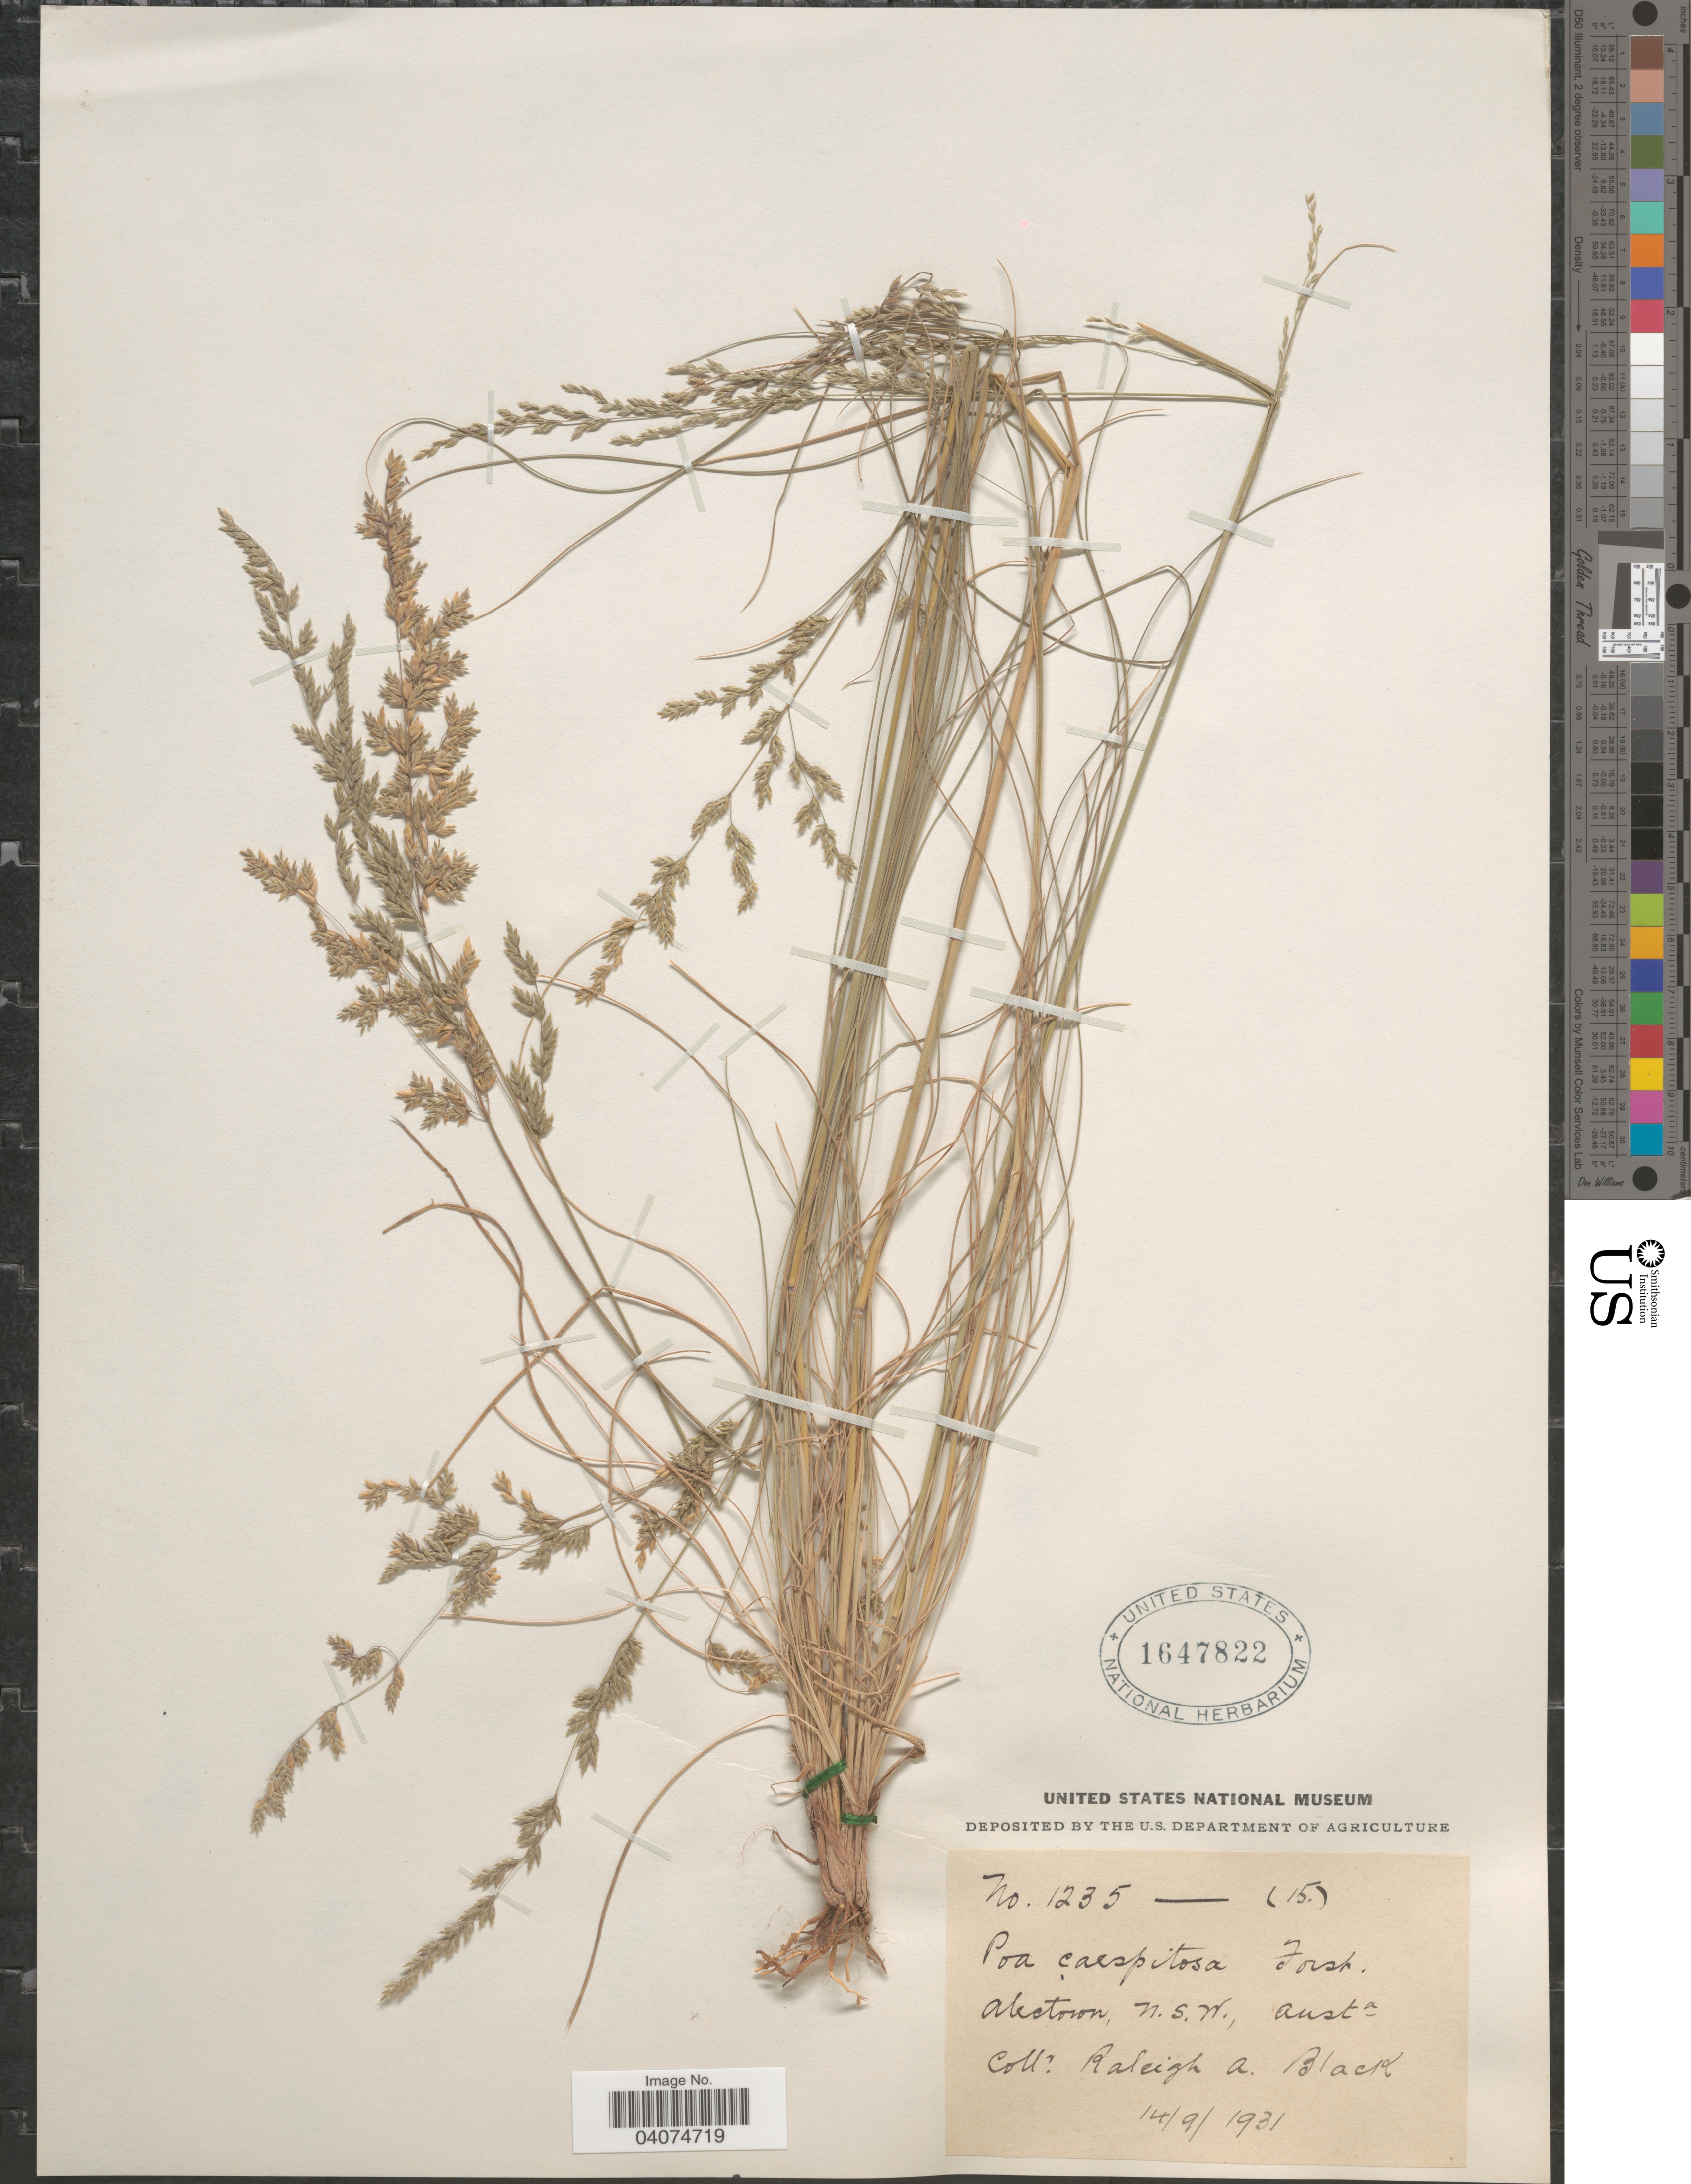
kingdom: Plantae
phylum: Tracheophyta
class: Liliopsida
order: Poales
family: Poaceae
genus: Poa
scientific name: Poa sp.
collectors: R. A. Black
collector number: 1235-(5)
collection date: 1931-09-14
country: Australia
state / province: New South Wales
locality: Alectown.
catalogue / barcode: US 1647822